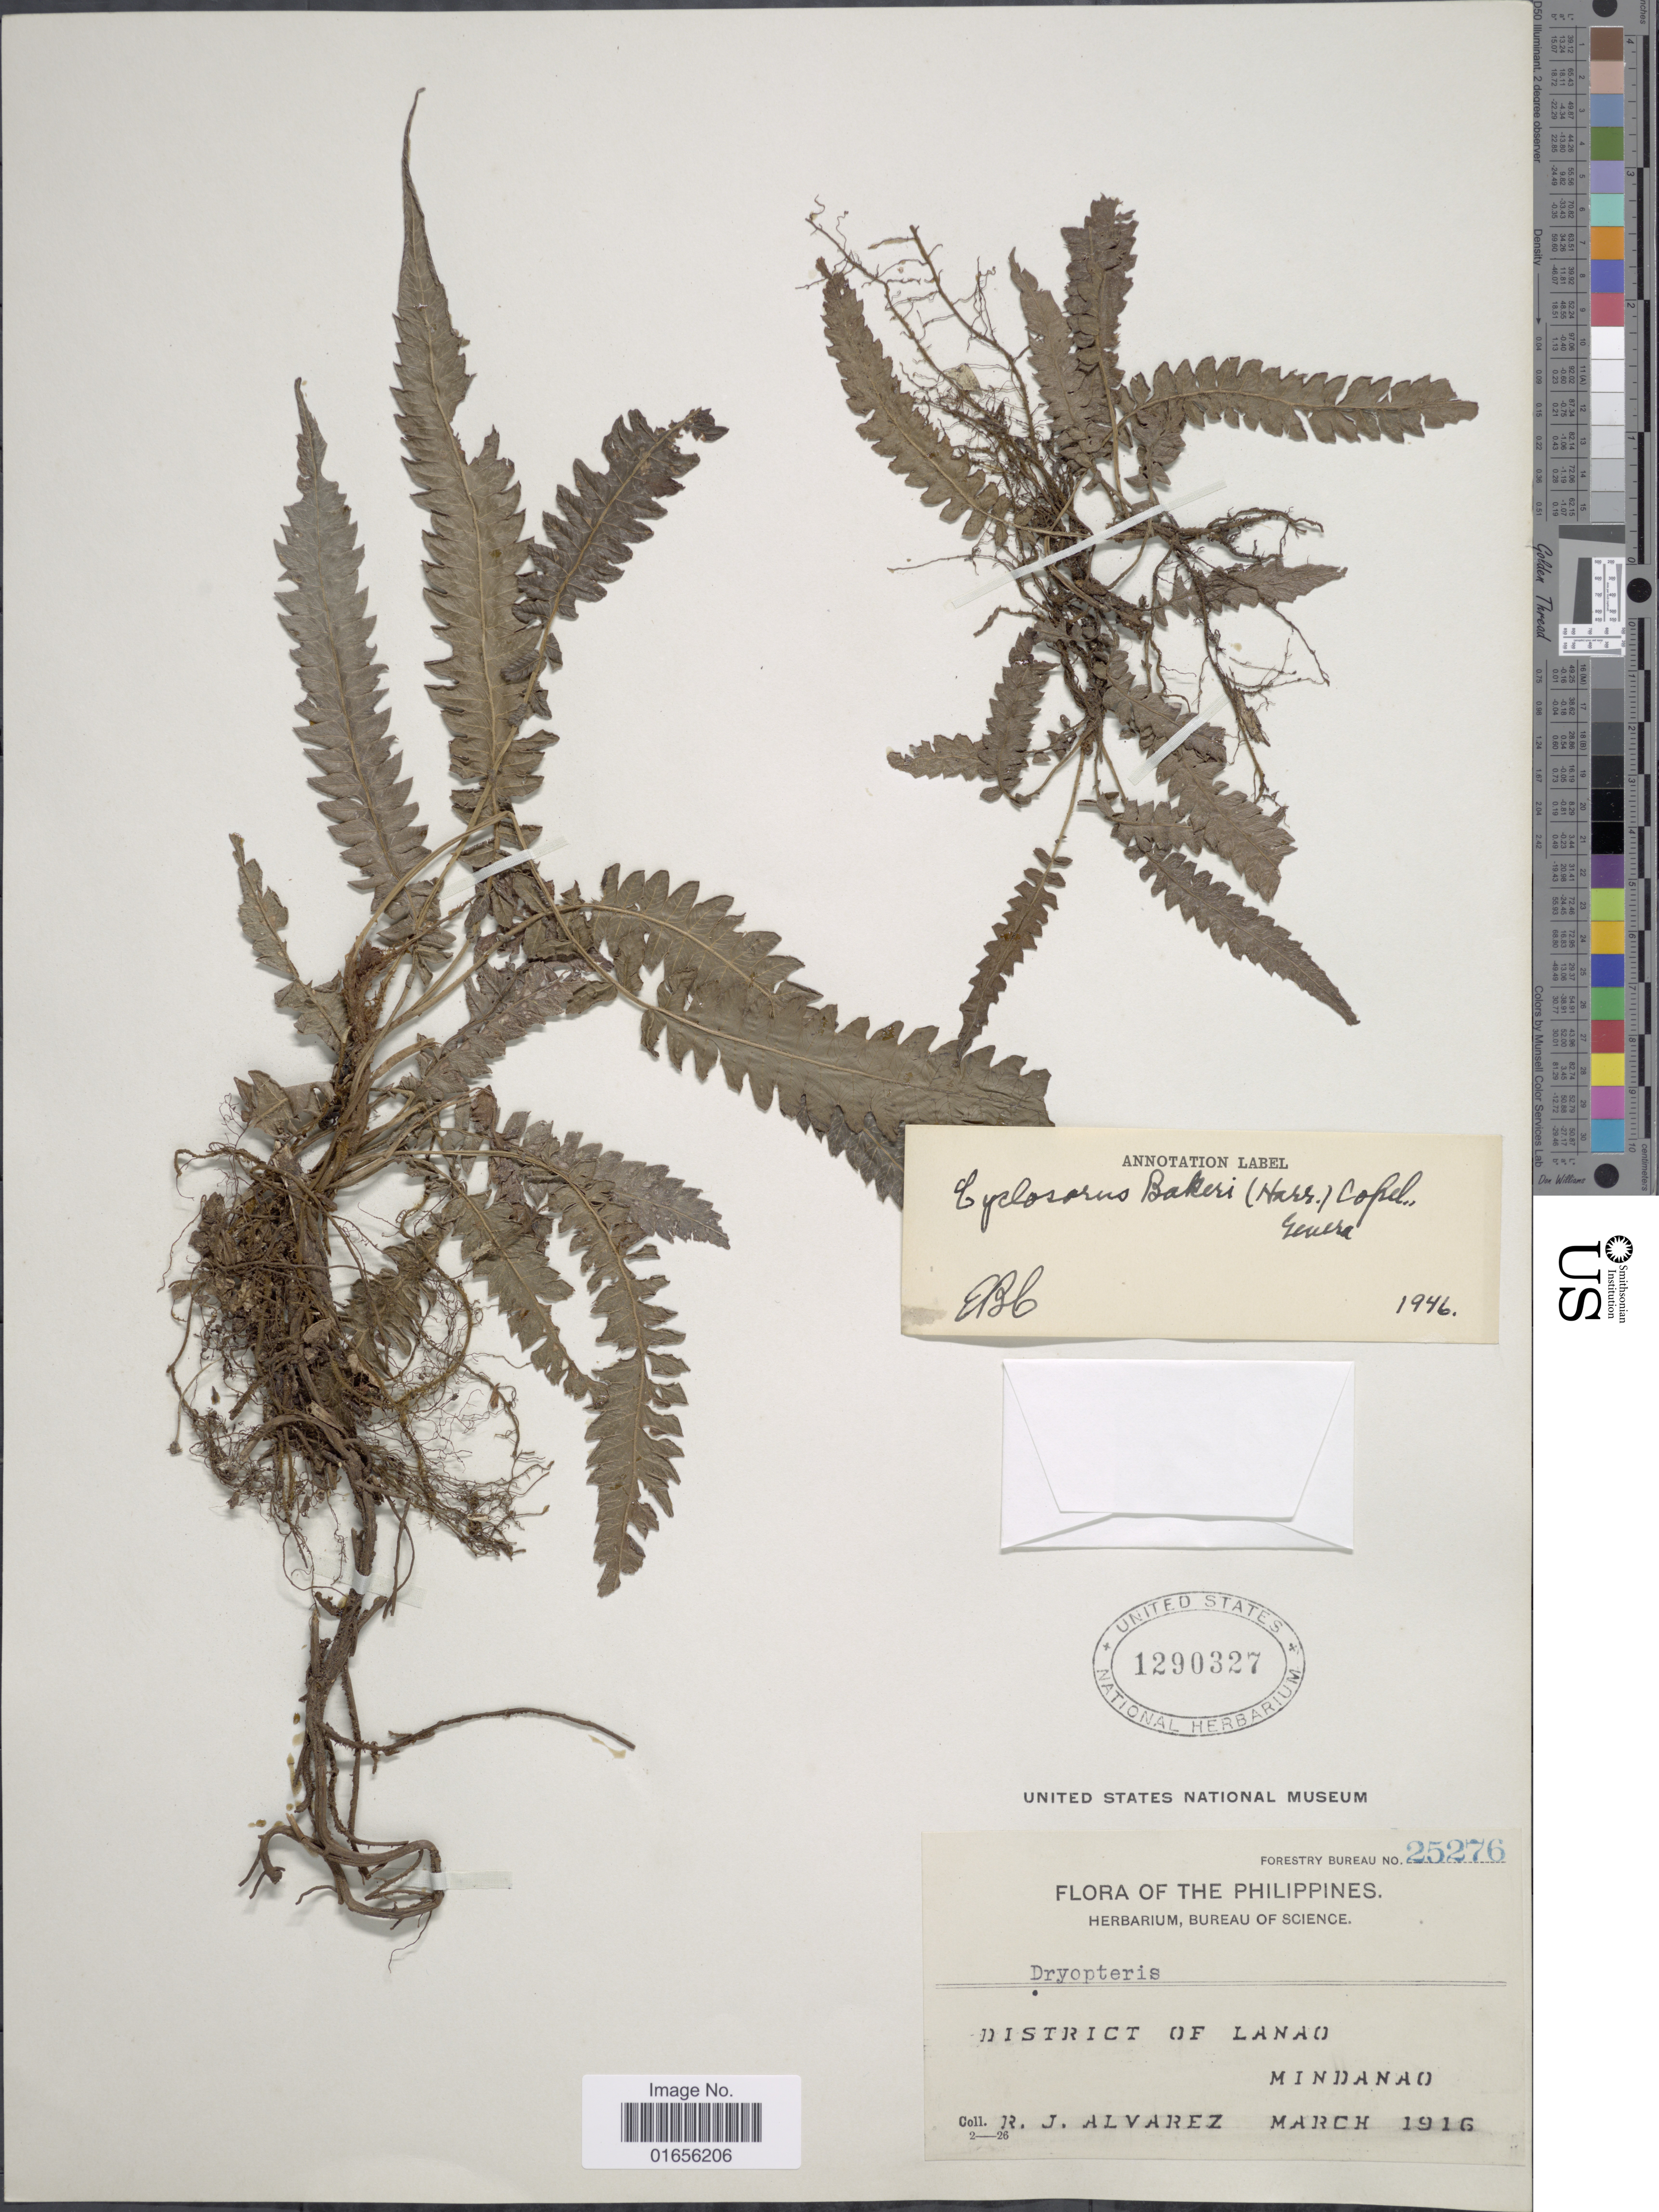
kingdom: Plantae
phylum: Tracheophyta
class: Polypodiopsida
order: Polypodiales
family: Thelypteridaceae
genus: Pronephrium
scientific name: Pronephrium bakeri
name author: (Harr.) Holttum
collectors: R. Alvarez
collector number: Forestry Bureau 25276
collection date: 1916-03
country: Philippines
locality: The Philippines, District of Lanao, Mindanao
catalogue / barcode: US 1290327